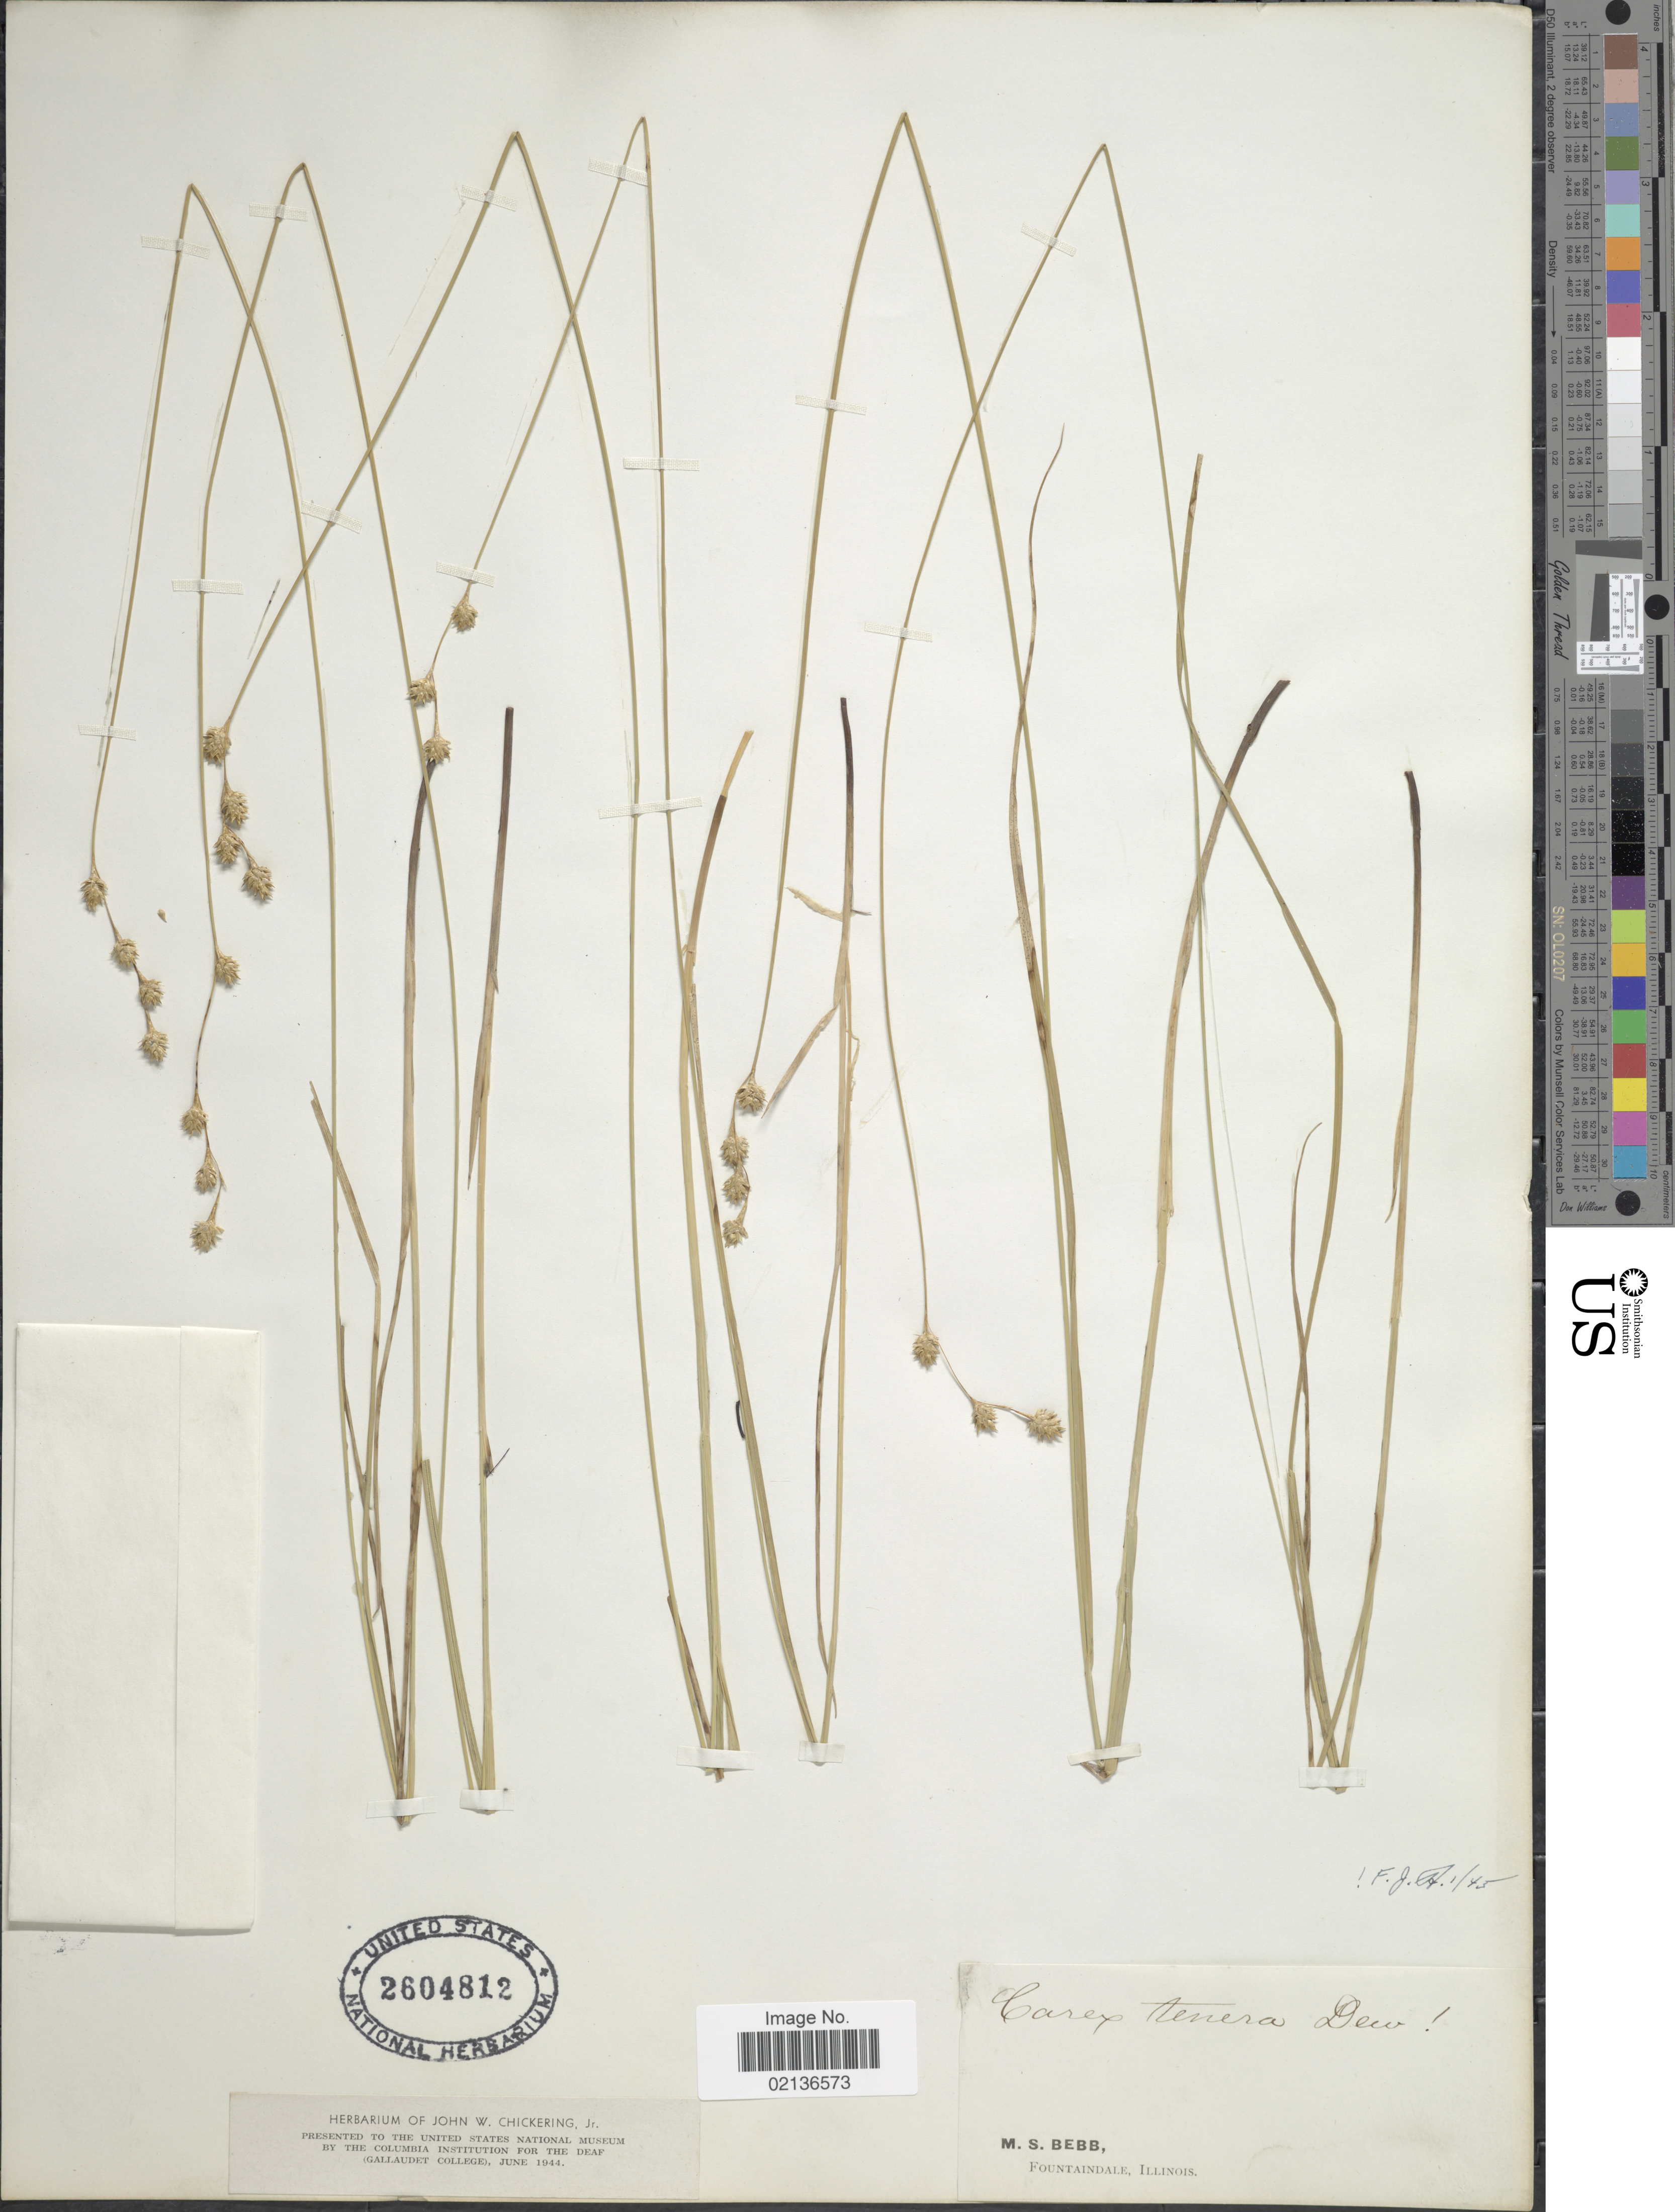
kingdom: Plantae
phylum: Tracheophyta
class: Liliopsida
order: Poales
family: Cyperaceae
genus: Carex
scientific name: Carex tenera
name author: Dewey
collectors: M. Bebb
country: United States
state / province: Illinois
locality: Fountaindale, Illinois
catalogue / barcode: US 2604812